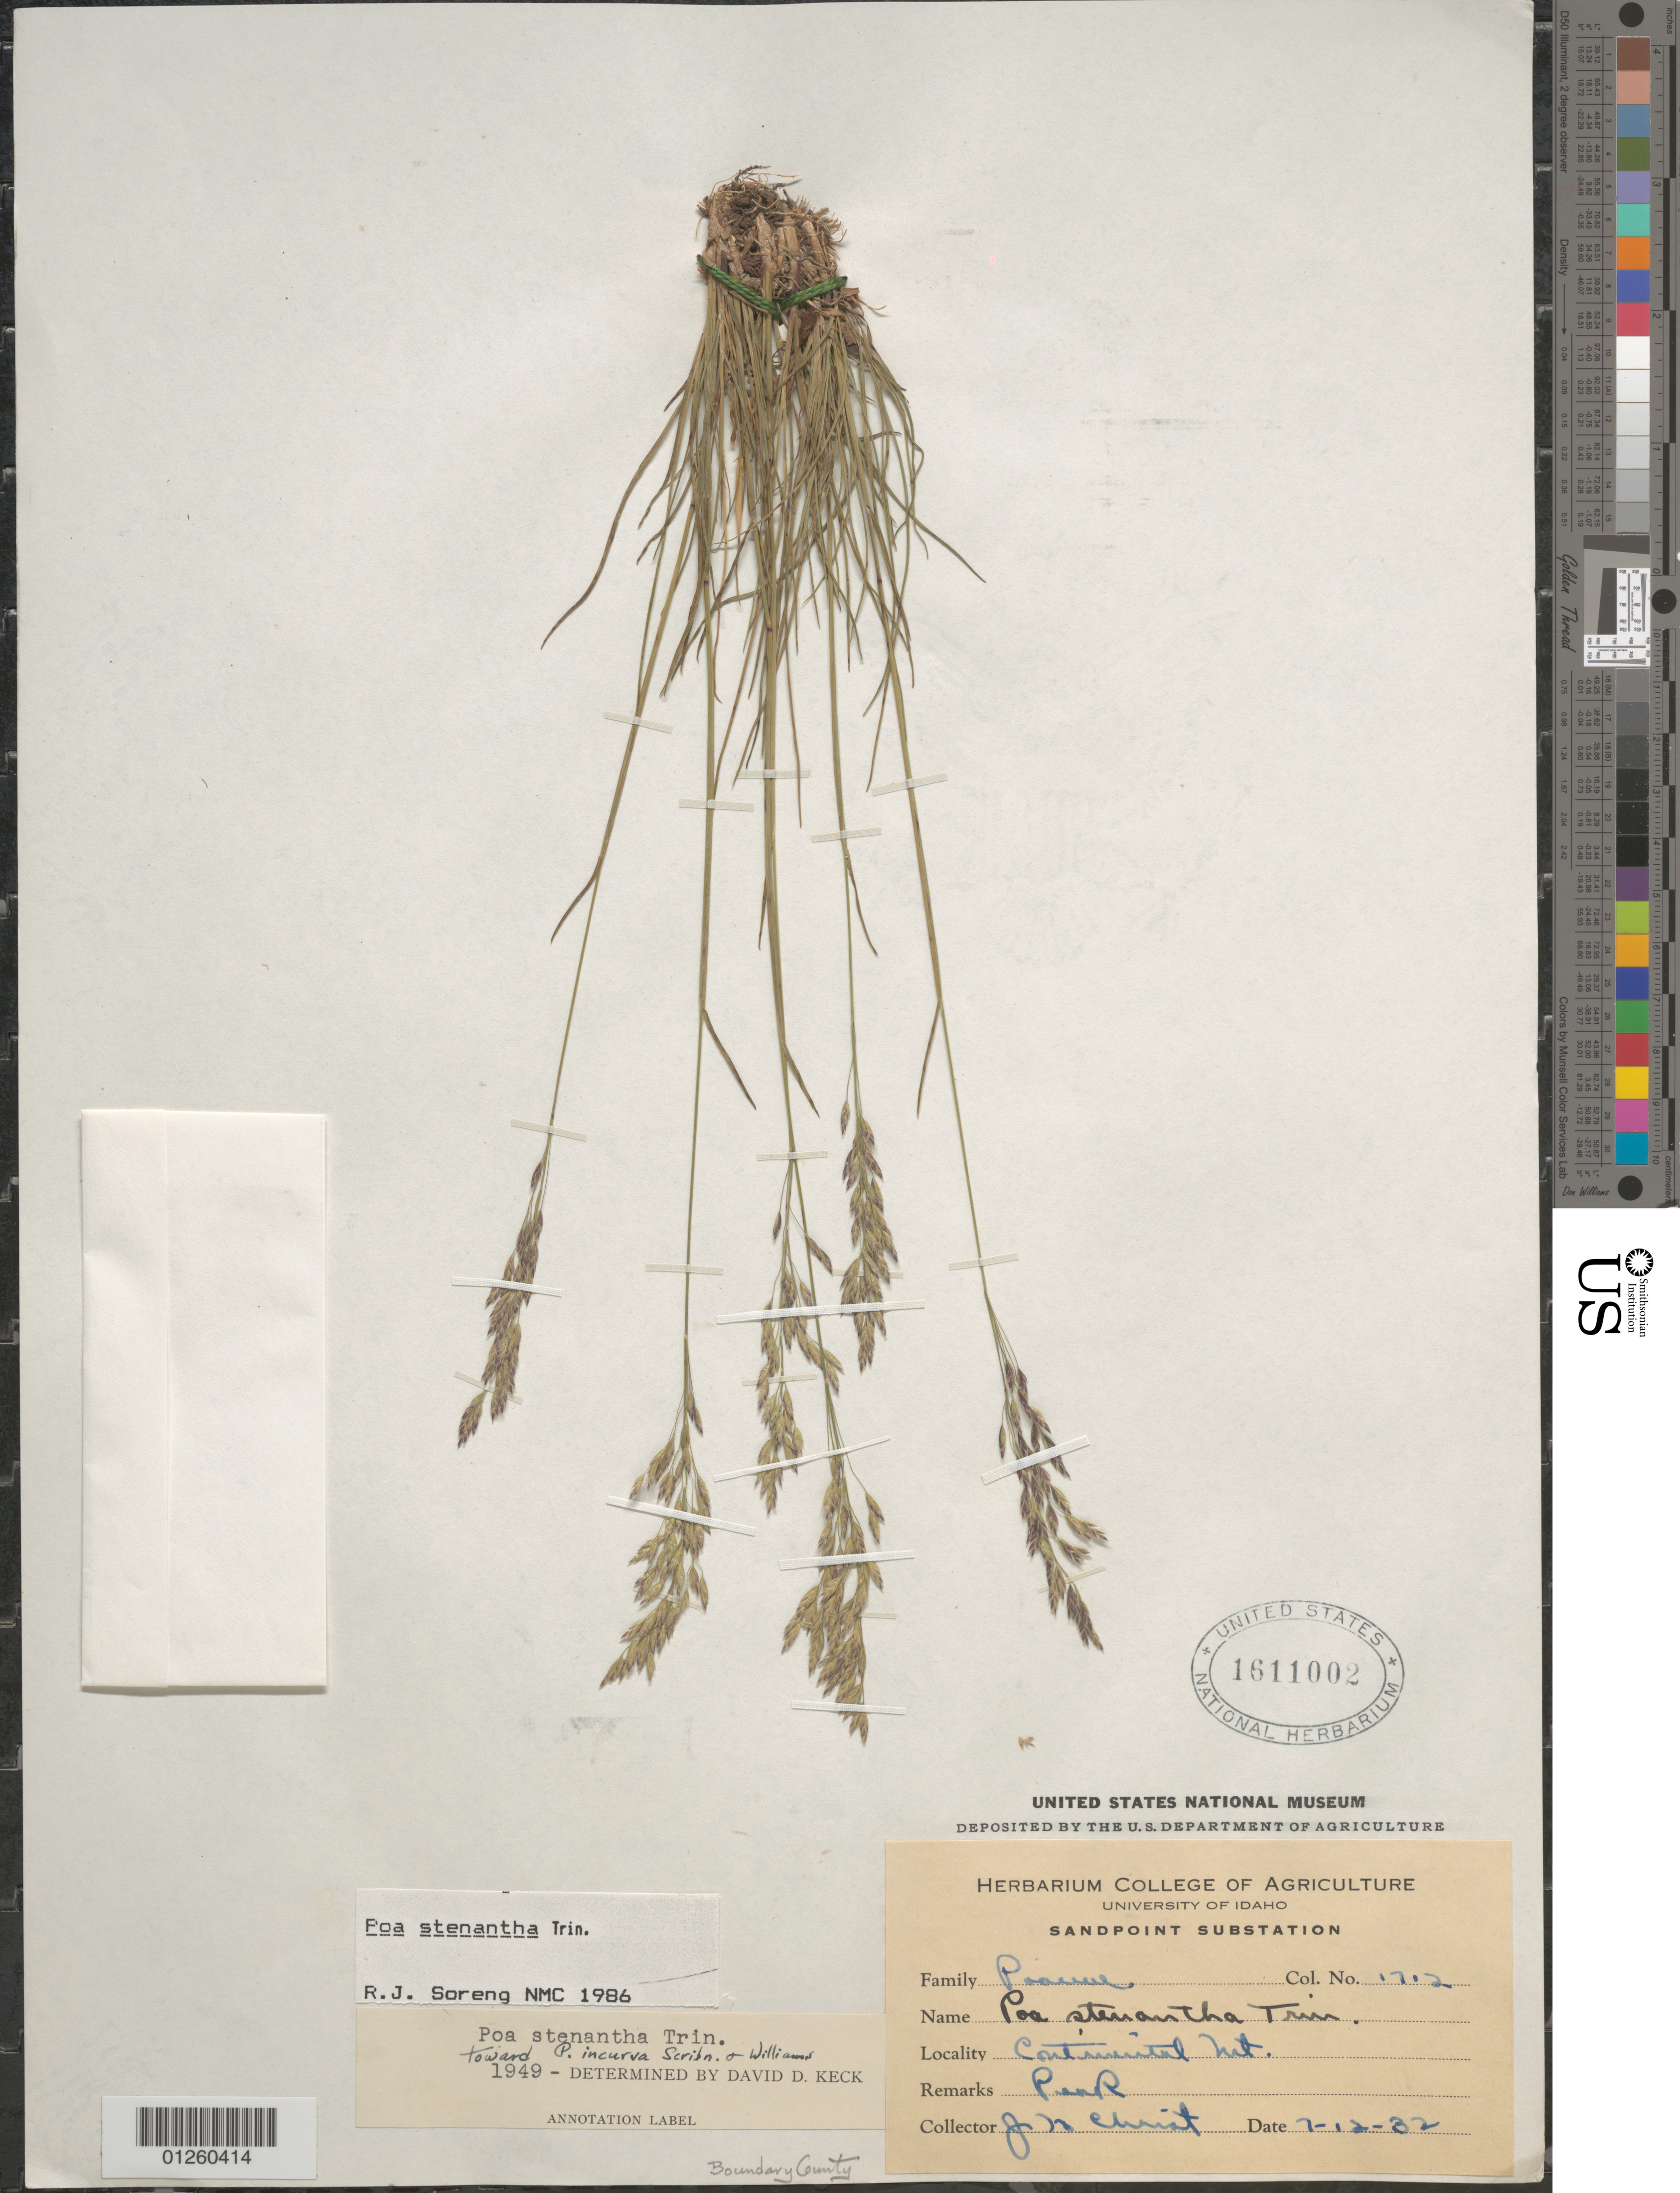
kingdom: Plantae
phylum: Tracheophyta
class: Liliopsida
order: Poales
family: Poaceae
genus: Poa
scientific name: Poa stenantha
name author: Trin.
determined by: Soreng, Robert J., Research Associate (BOT), Smithsonian Institution - National Museum of Natural History (UNITED STATES)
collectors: J. H. Christ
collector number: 1712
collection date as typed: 7-12-32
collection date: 1932-07-12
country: United States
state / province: Idaho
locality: Sandpoint Substation. Continental Mt.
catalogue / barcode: US 1611002